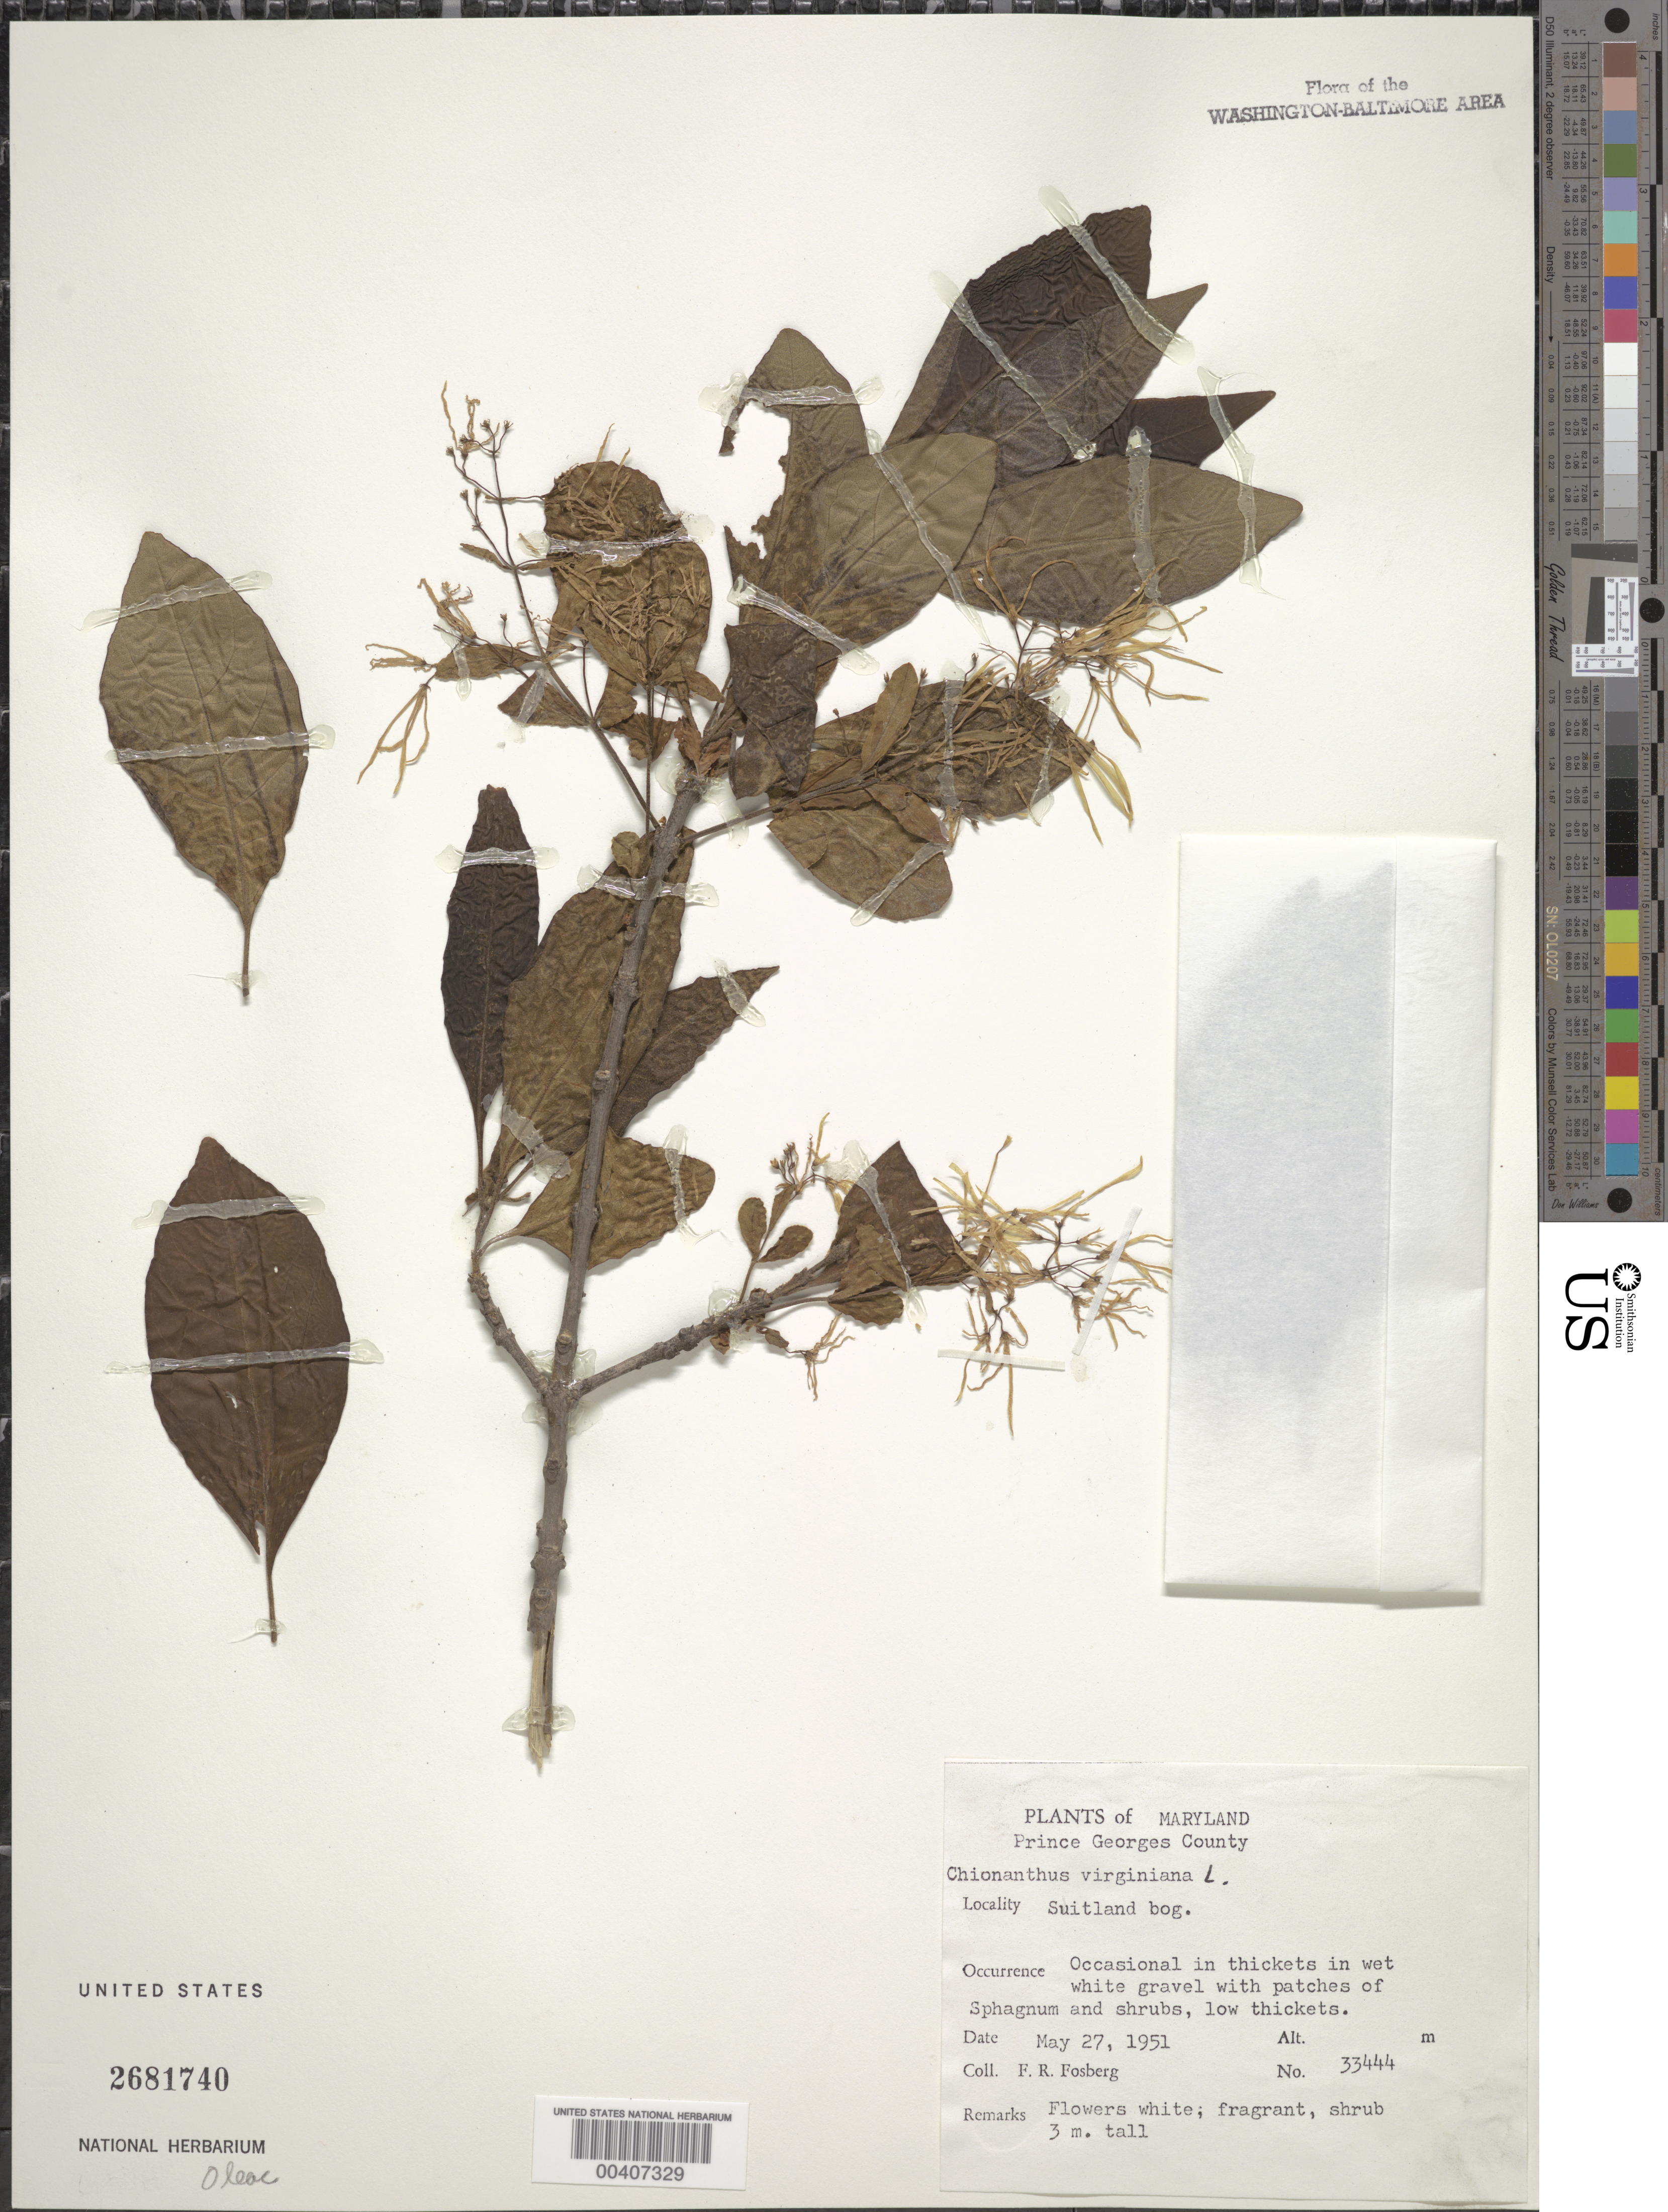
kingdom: Plantae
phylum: Tracheophyta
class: Magnoliopsida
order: Lamiales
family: Oleaceae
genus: Chionanthus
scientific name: Chionanthus virginicus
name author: L.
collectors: F. R. Fosberg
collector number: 33444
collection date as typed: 27 May 1951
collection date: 1951-05-27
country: United States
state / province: Maryland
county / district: Prince George's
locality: Suitland Bog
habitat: Low thickts in wet gravel w/patches of sphagnum and shrubs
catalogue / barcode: US 2681740